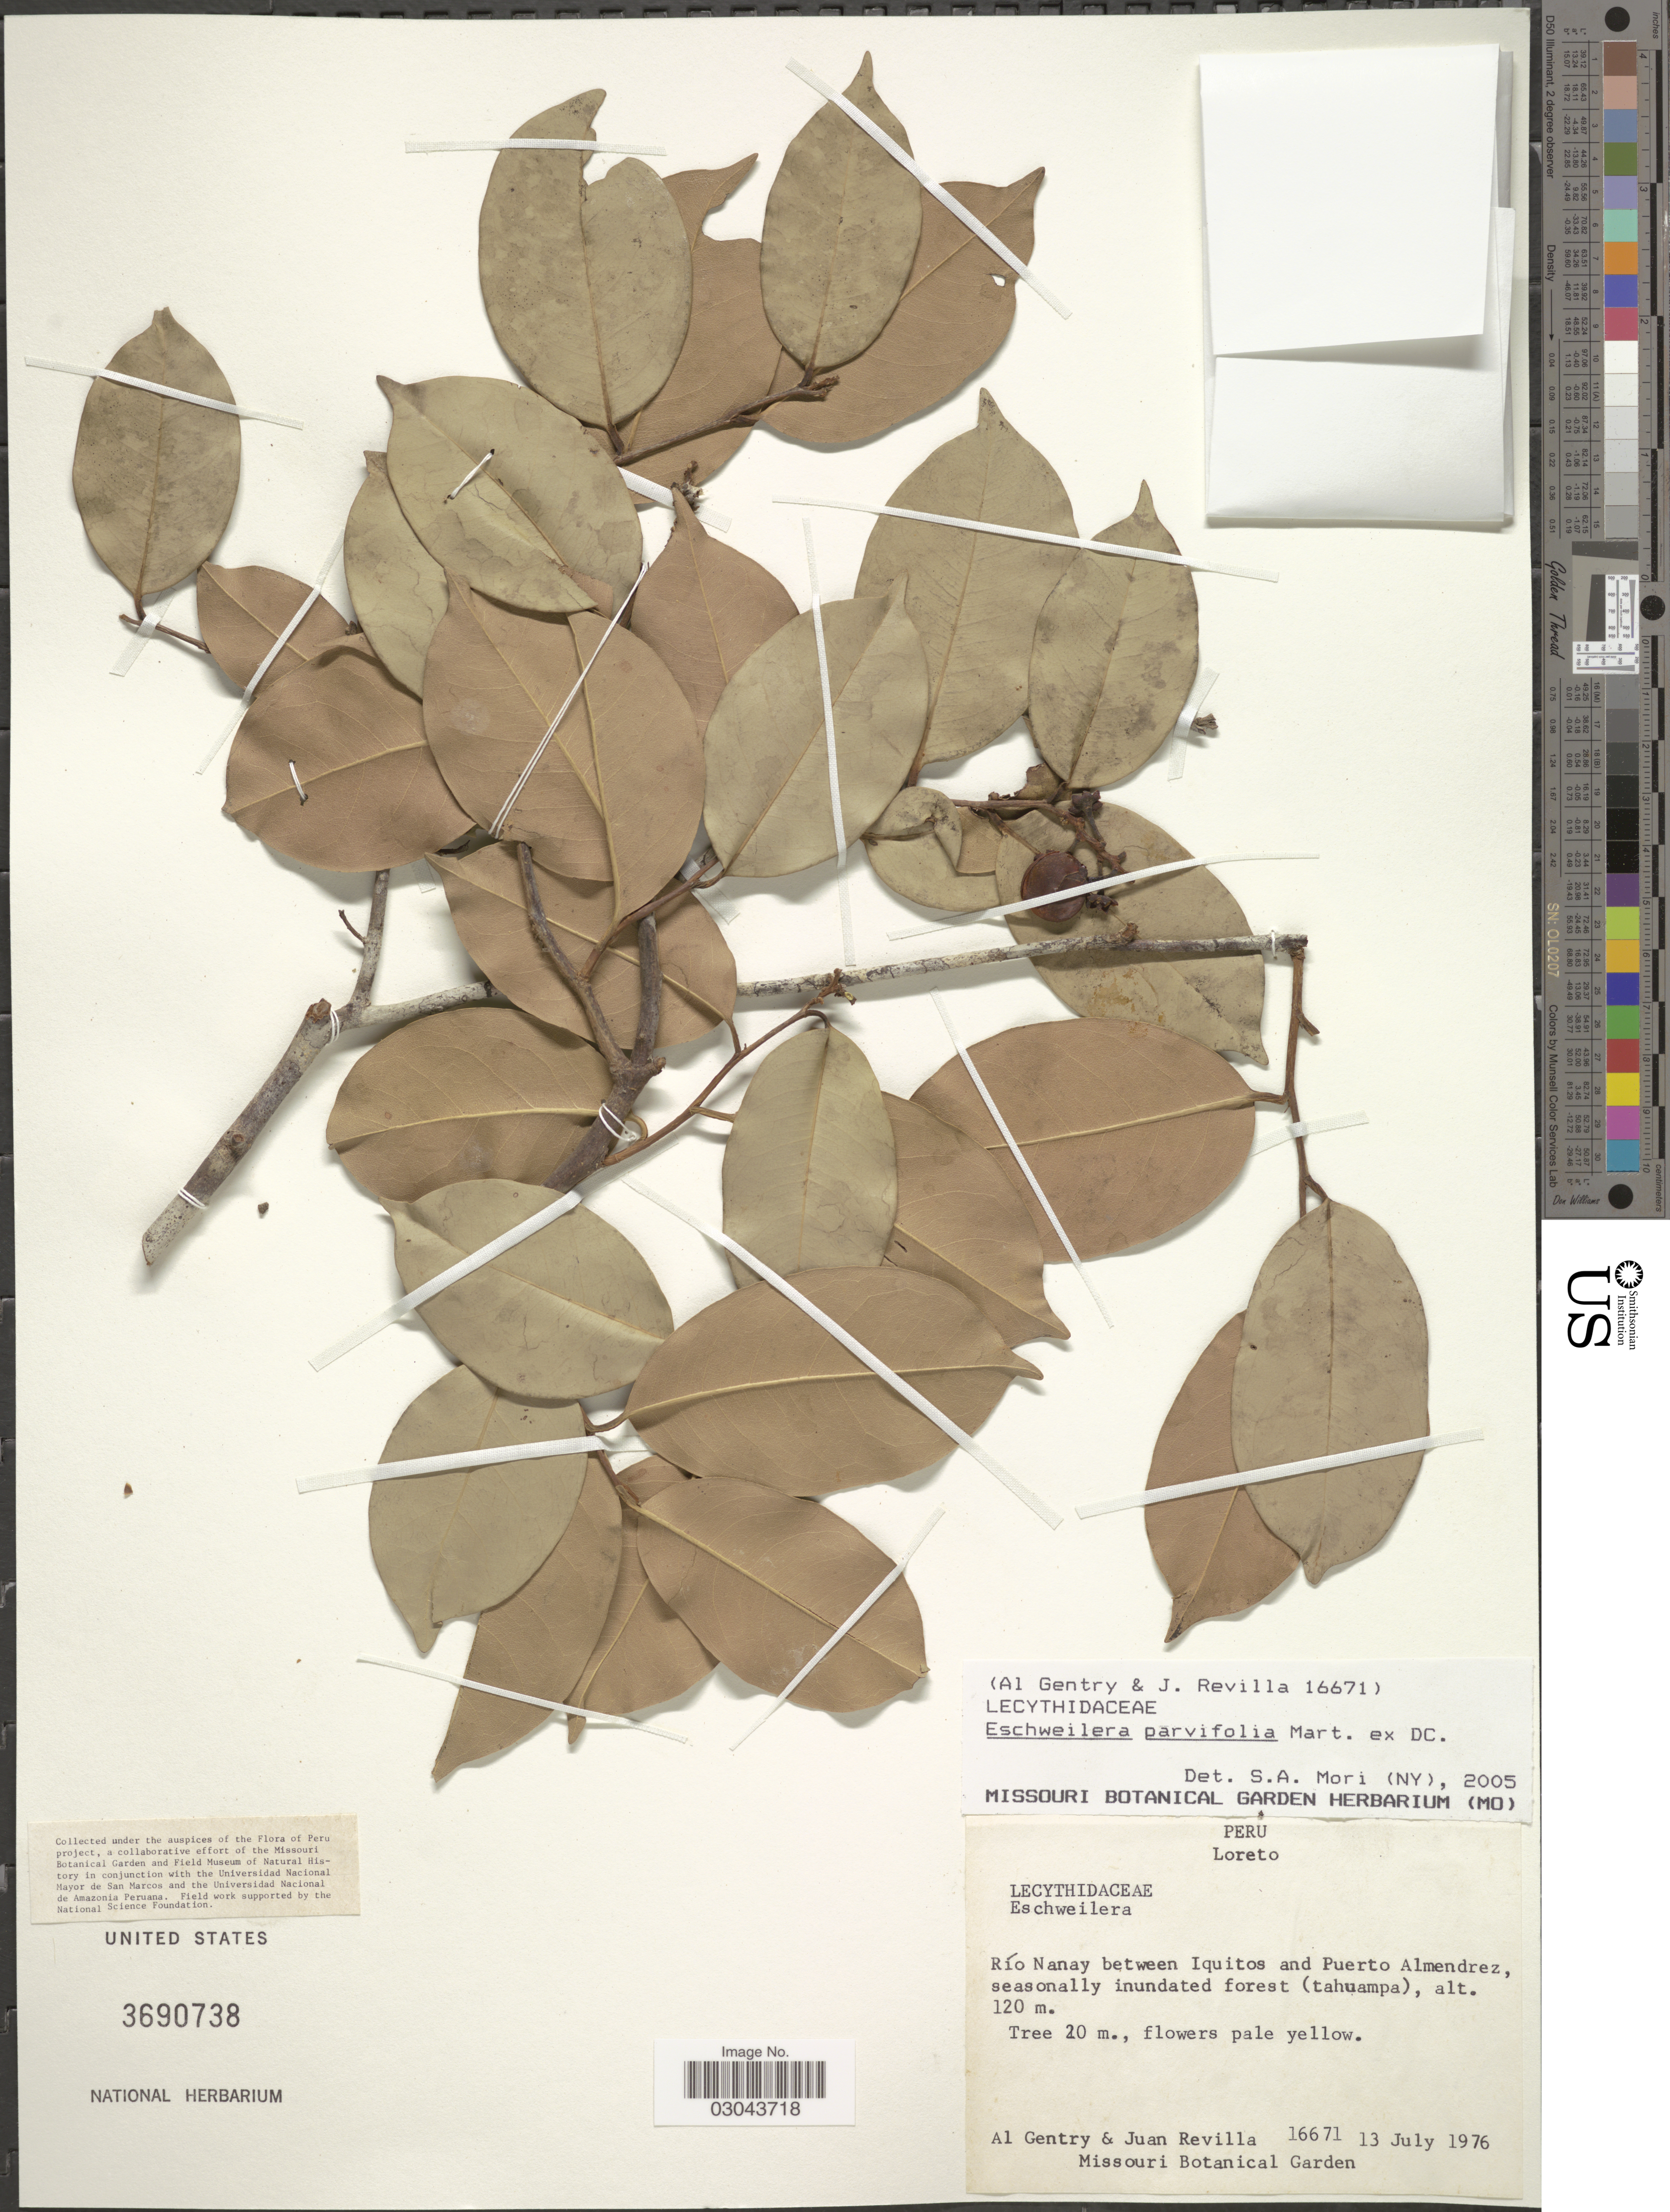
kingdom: Plantae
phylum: Tracheophyta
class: Magnoliopsida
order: Ericales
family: Lecythidaceae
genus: Eschweilera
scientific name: Eschweilera parviflora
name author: (Aubl.) Miers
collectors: A. H. Gentry & J. Revilla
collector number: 16671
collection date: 1976-07-13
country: Peru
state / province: Loreto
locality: Río Nanay between Iquitos and Puerto Almendrez.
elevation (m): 120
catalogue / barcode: US 3690738